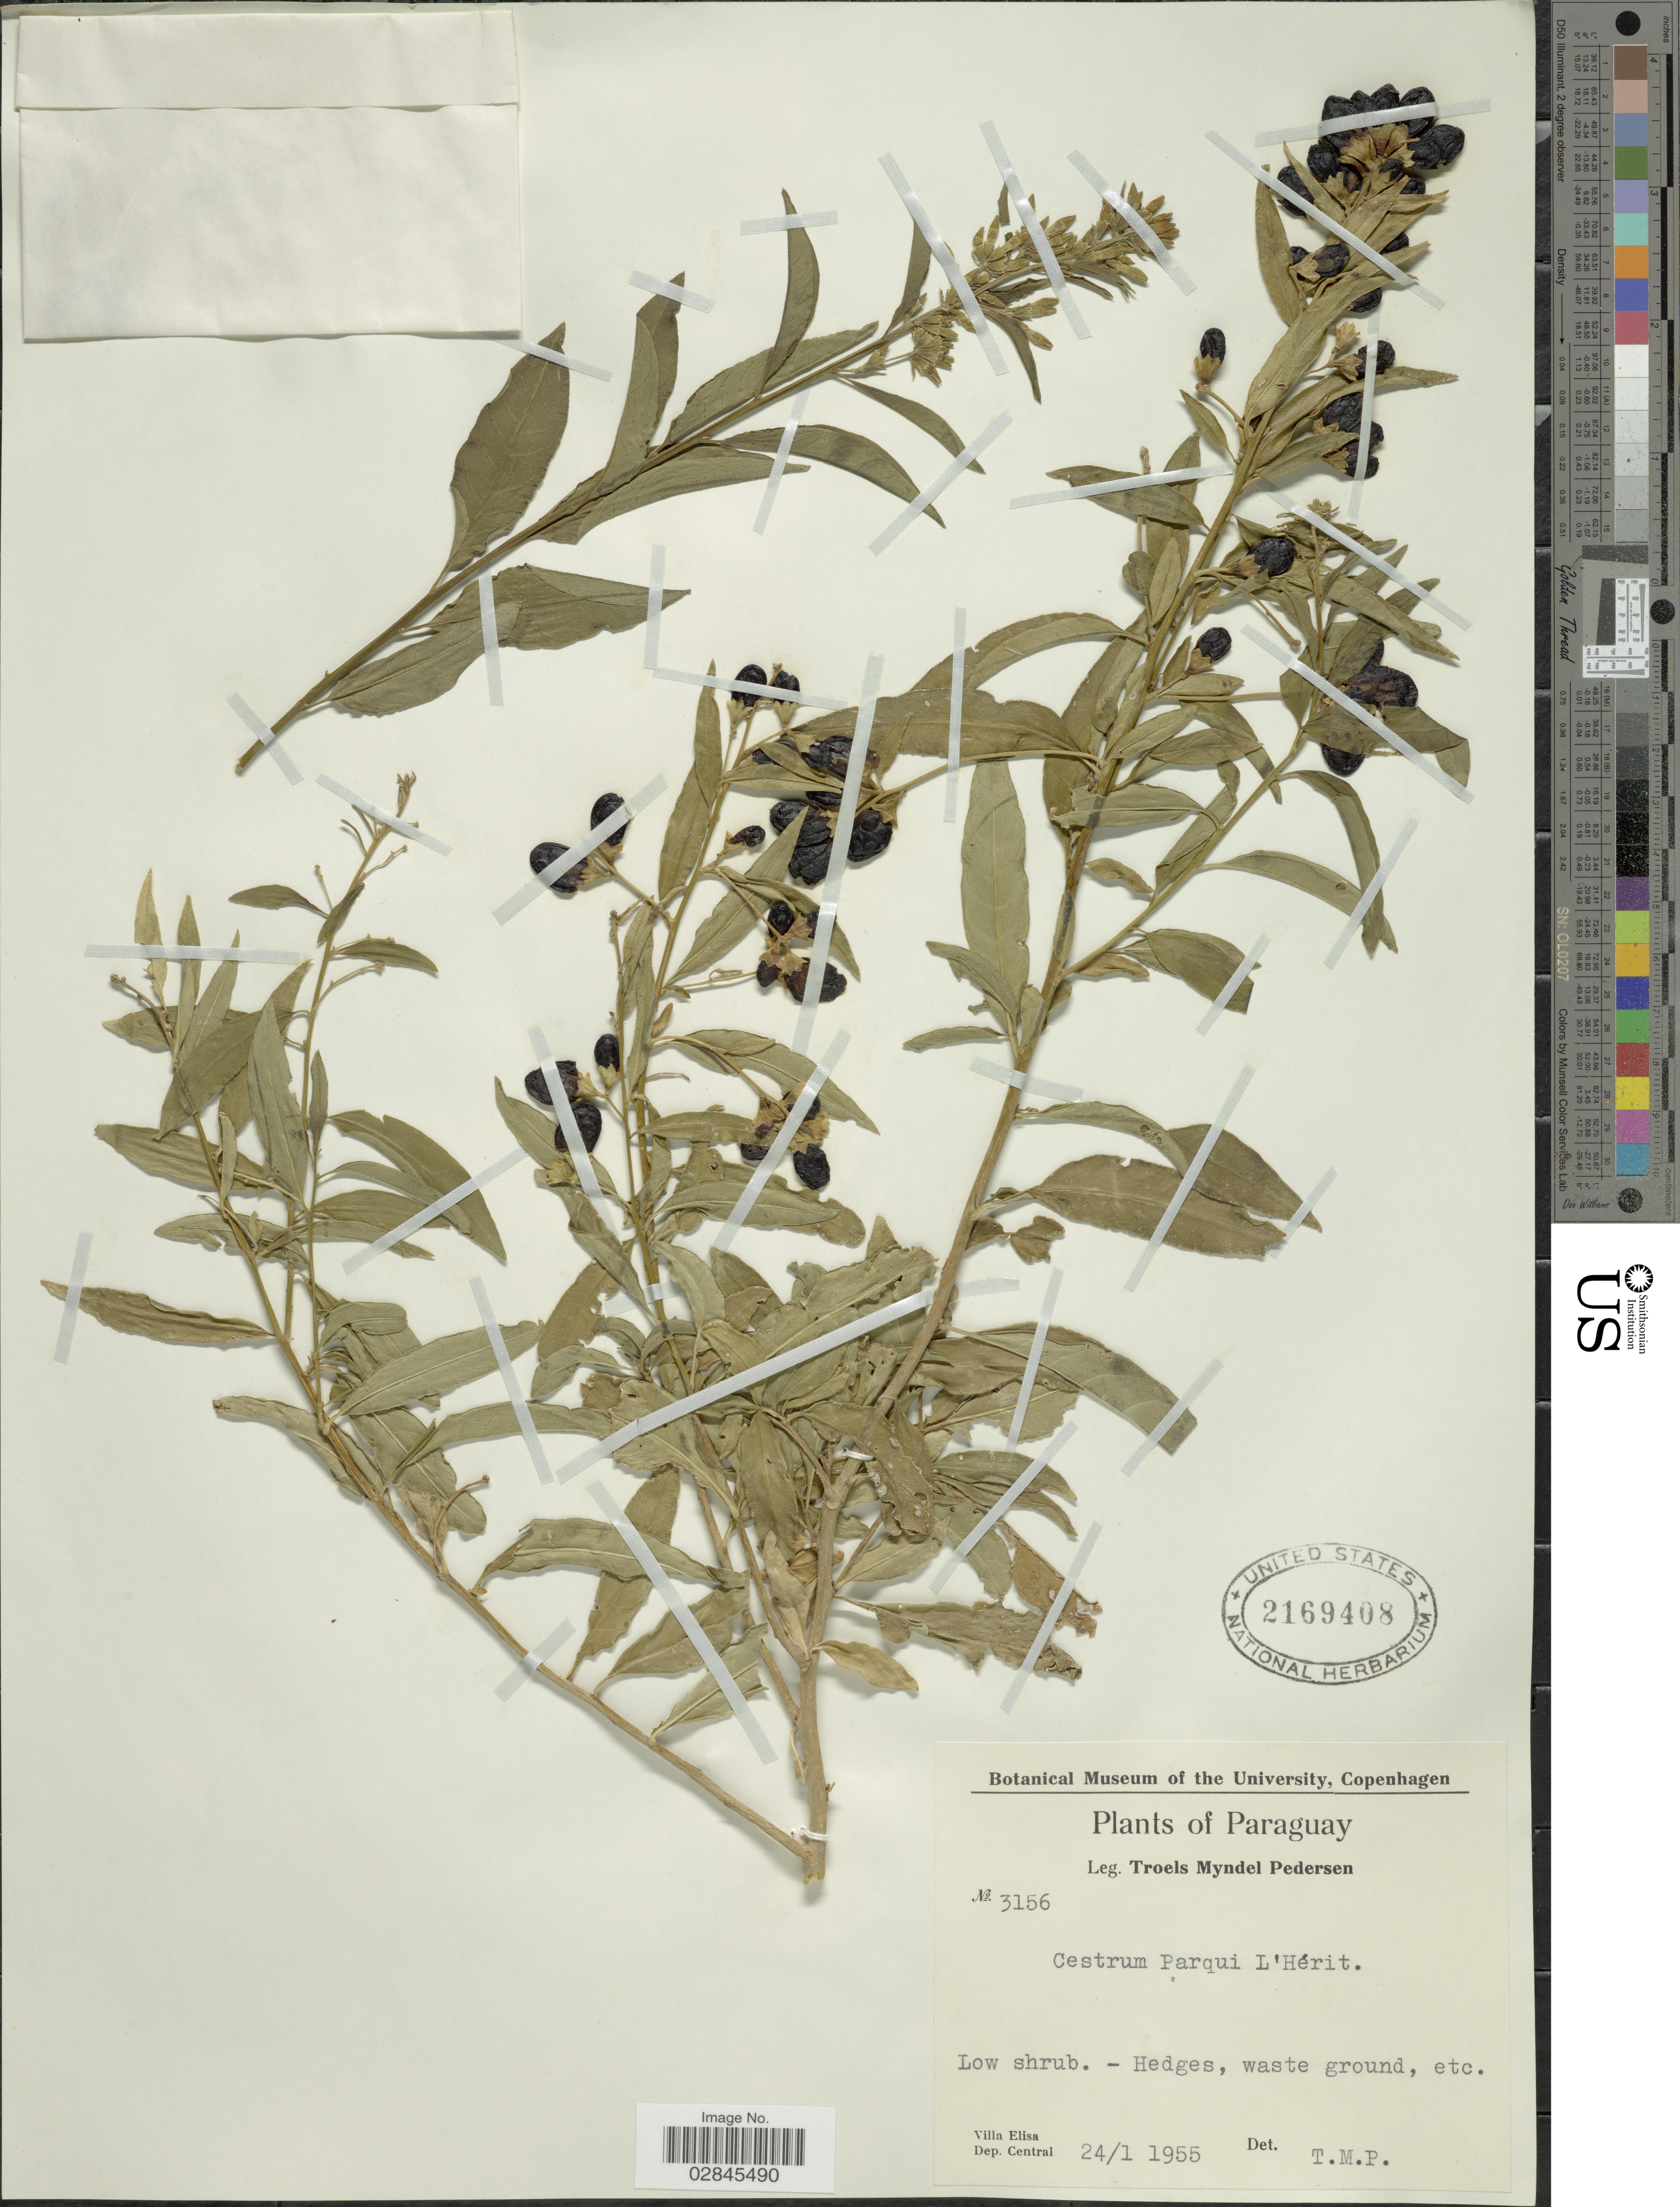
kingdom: Plantae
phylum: Tracheophyta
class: Magnoliopsida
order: Solanales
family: Solanaceae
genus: Cestrum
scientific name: Cestrum parqui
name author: L'Hér.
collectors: T. Pederson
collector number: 3156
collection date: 1955-01-24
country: Paraguay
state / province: Central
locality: Villa Elisa. Dep. Central.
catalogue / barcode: US 2169408